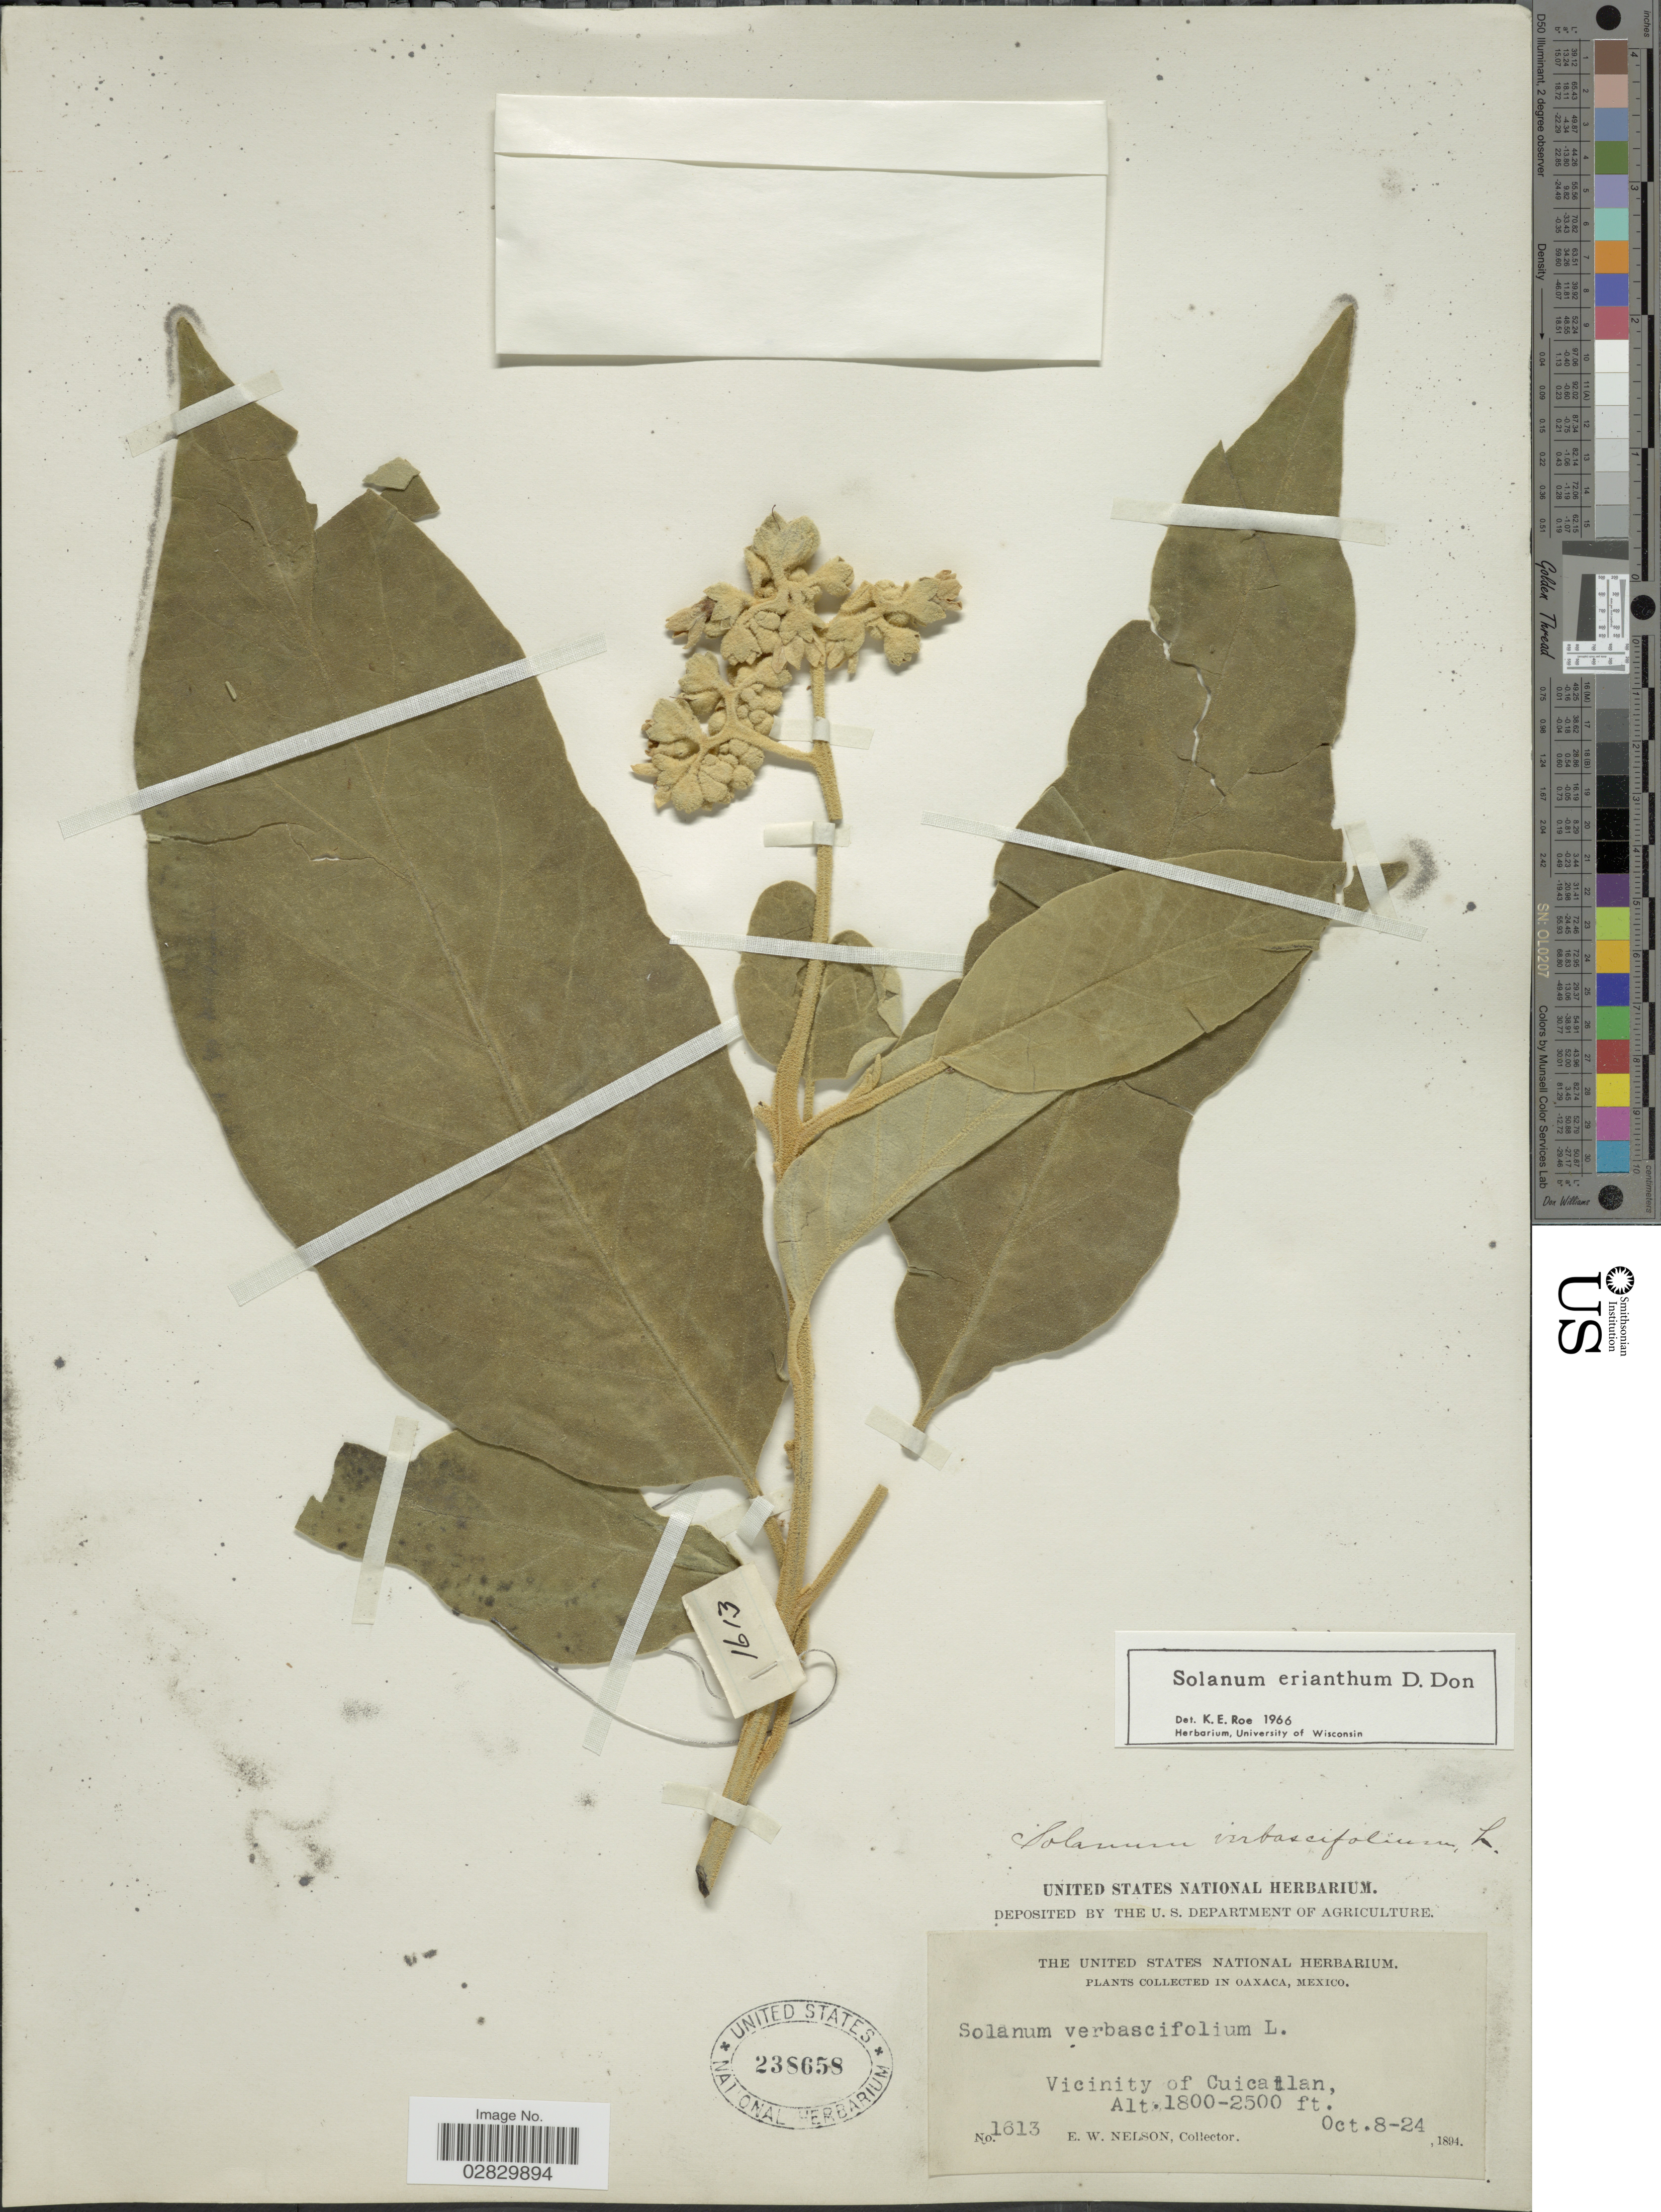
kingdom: Plantae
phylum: Tracheophyta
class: Magnoliopsida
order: Solanales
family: Solanaceae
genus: Solanum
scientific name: Solanum erianthum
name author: D. Don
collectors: E. W. Nelson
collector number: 1613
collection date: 1894-10-08/1894-10-24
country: Mexico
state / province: Oaxaca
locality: Vicinity of Cuicatlan.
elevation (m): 549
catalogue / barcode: US 238658